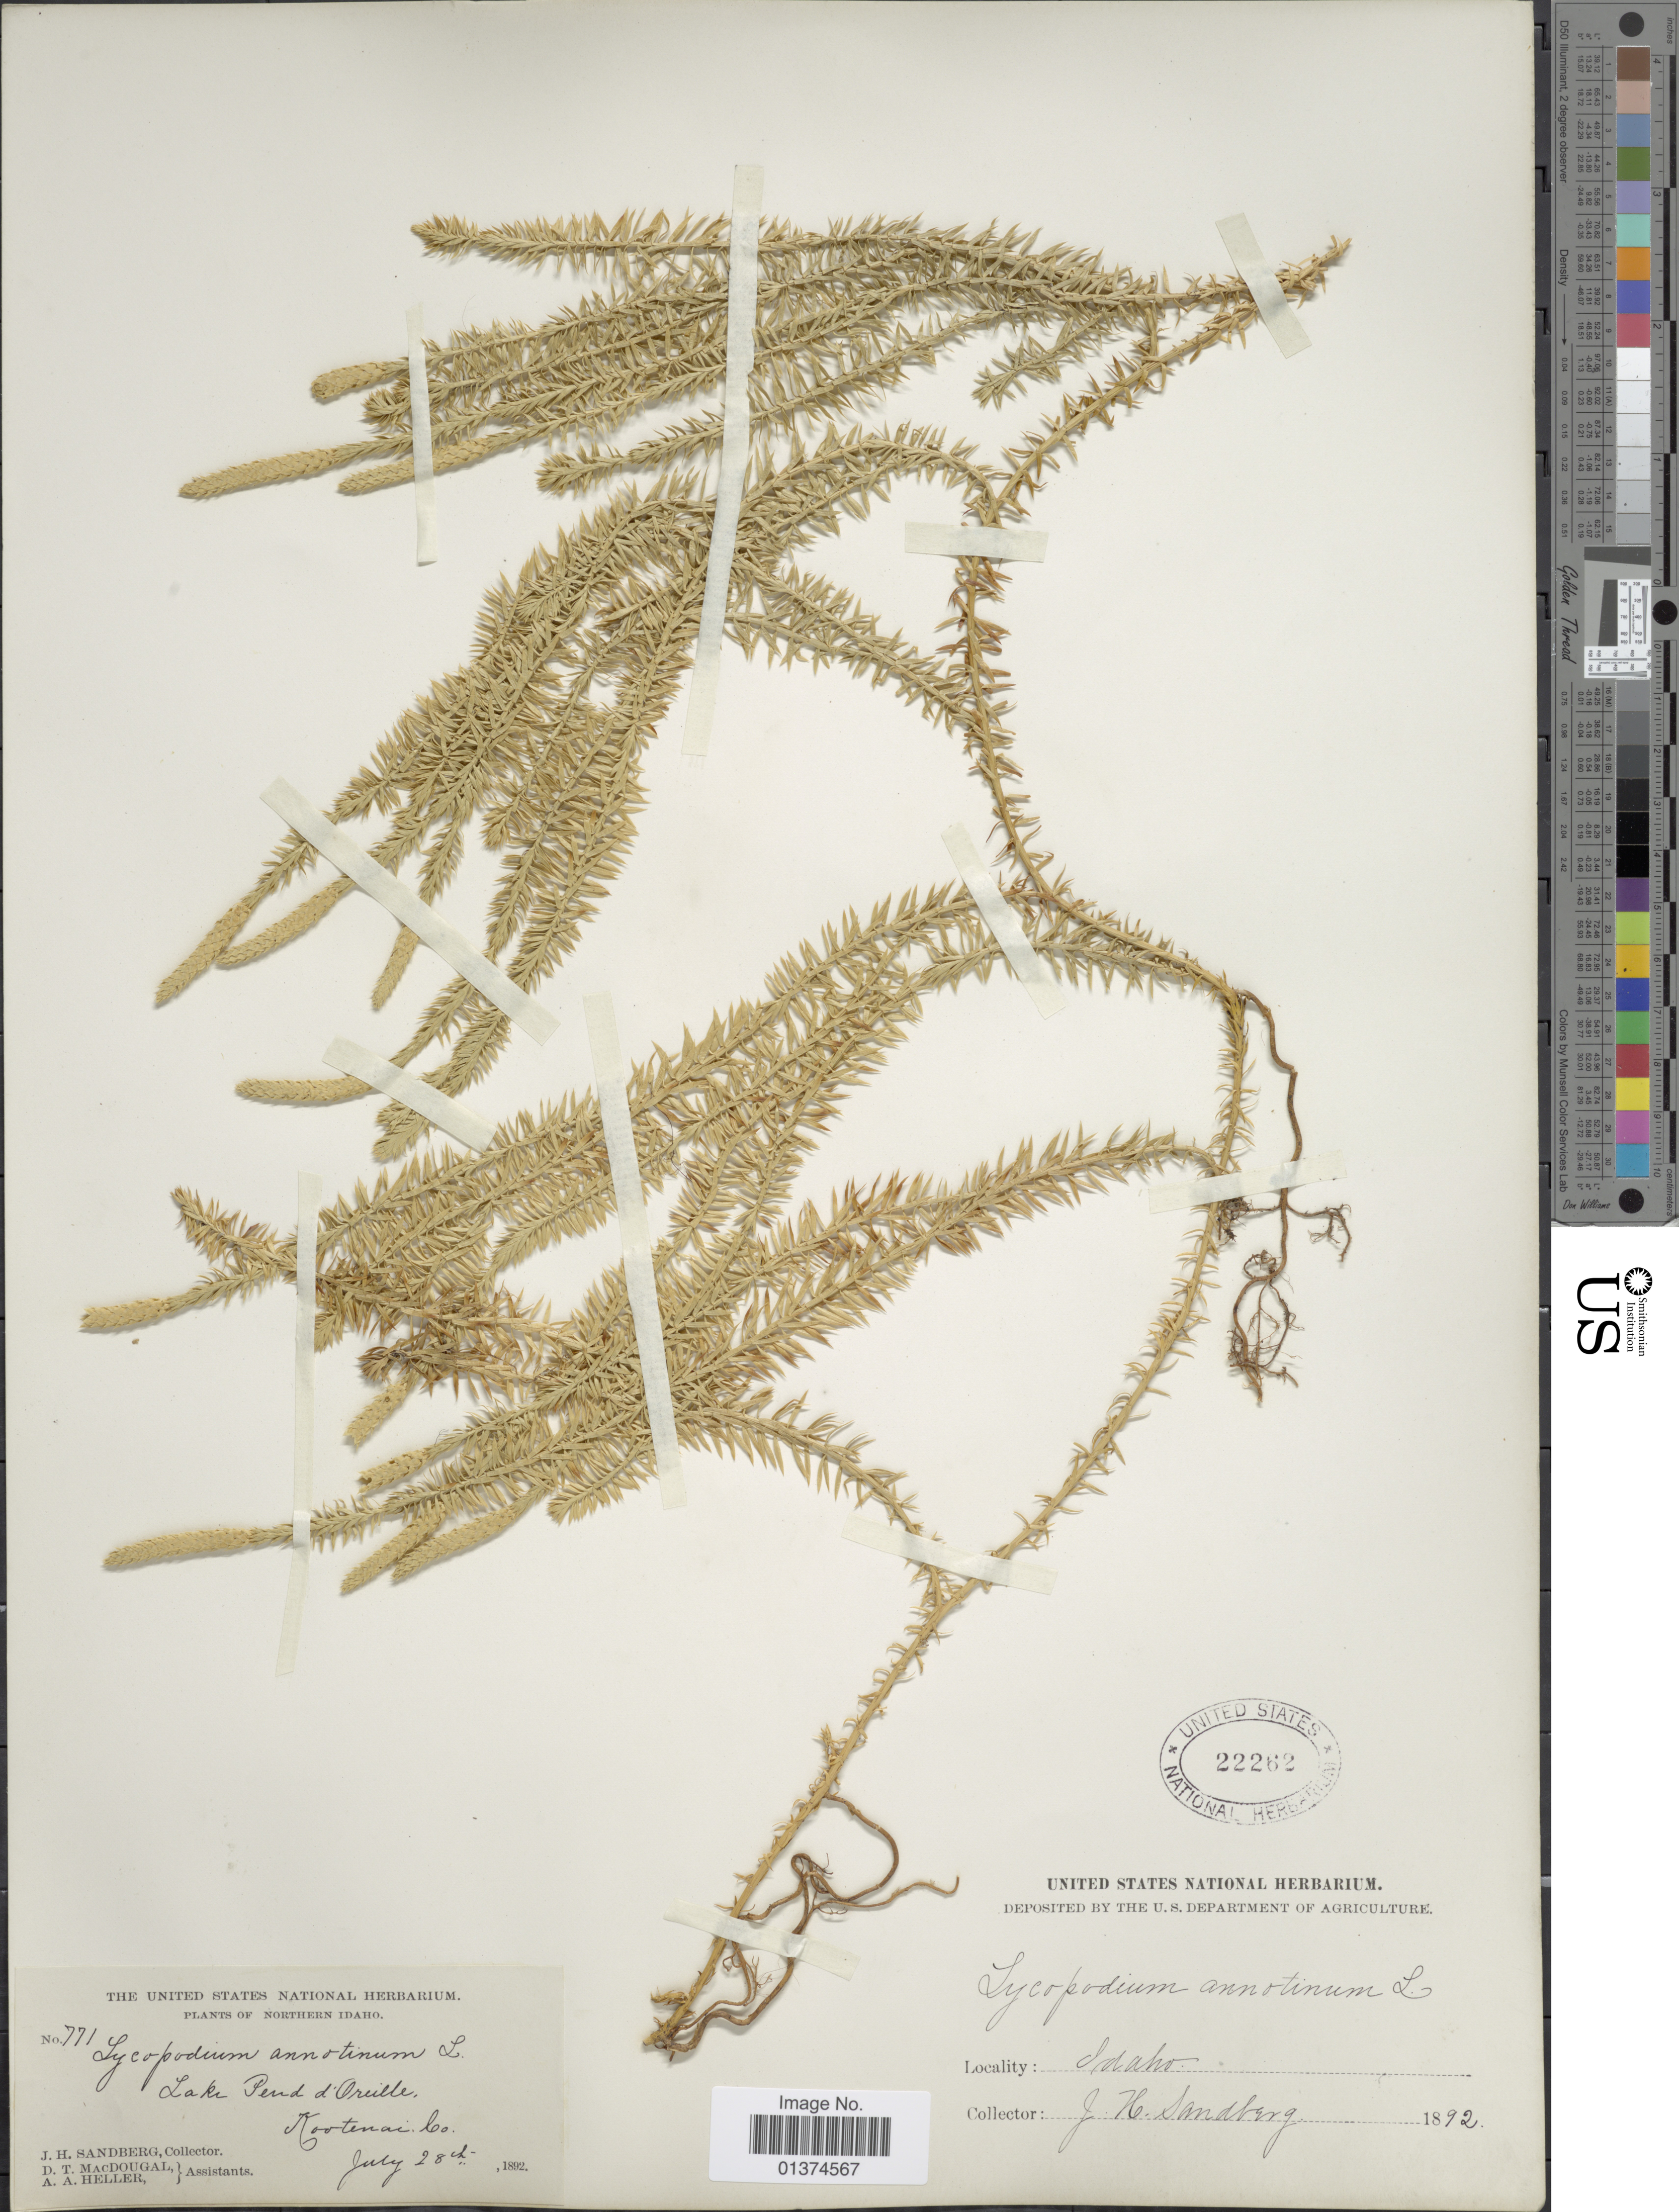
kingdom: Plantae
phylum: Tracheophyta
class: Lycopodiopsida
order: Lycopodiales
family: Lycopodiaceae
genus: Spinulum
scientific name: Spinulum annotinum subsp. annotinum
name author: (L.) A. Haines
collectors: J. H. Sandberg, D. T. MacDougal & A. A. Heller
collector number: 771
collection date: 1892-07-28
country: United States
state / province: Idaho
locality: Northern Idaho, Lake Pend d'Oreille, Kootenai Co.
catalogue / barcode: US 22262